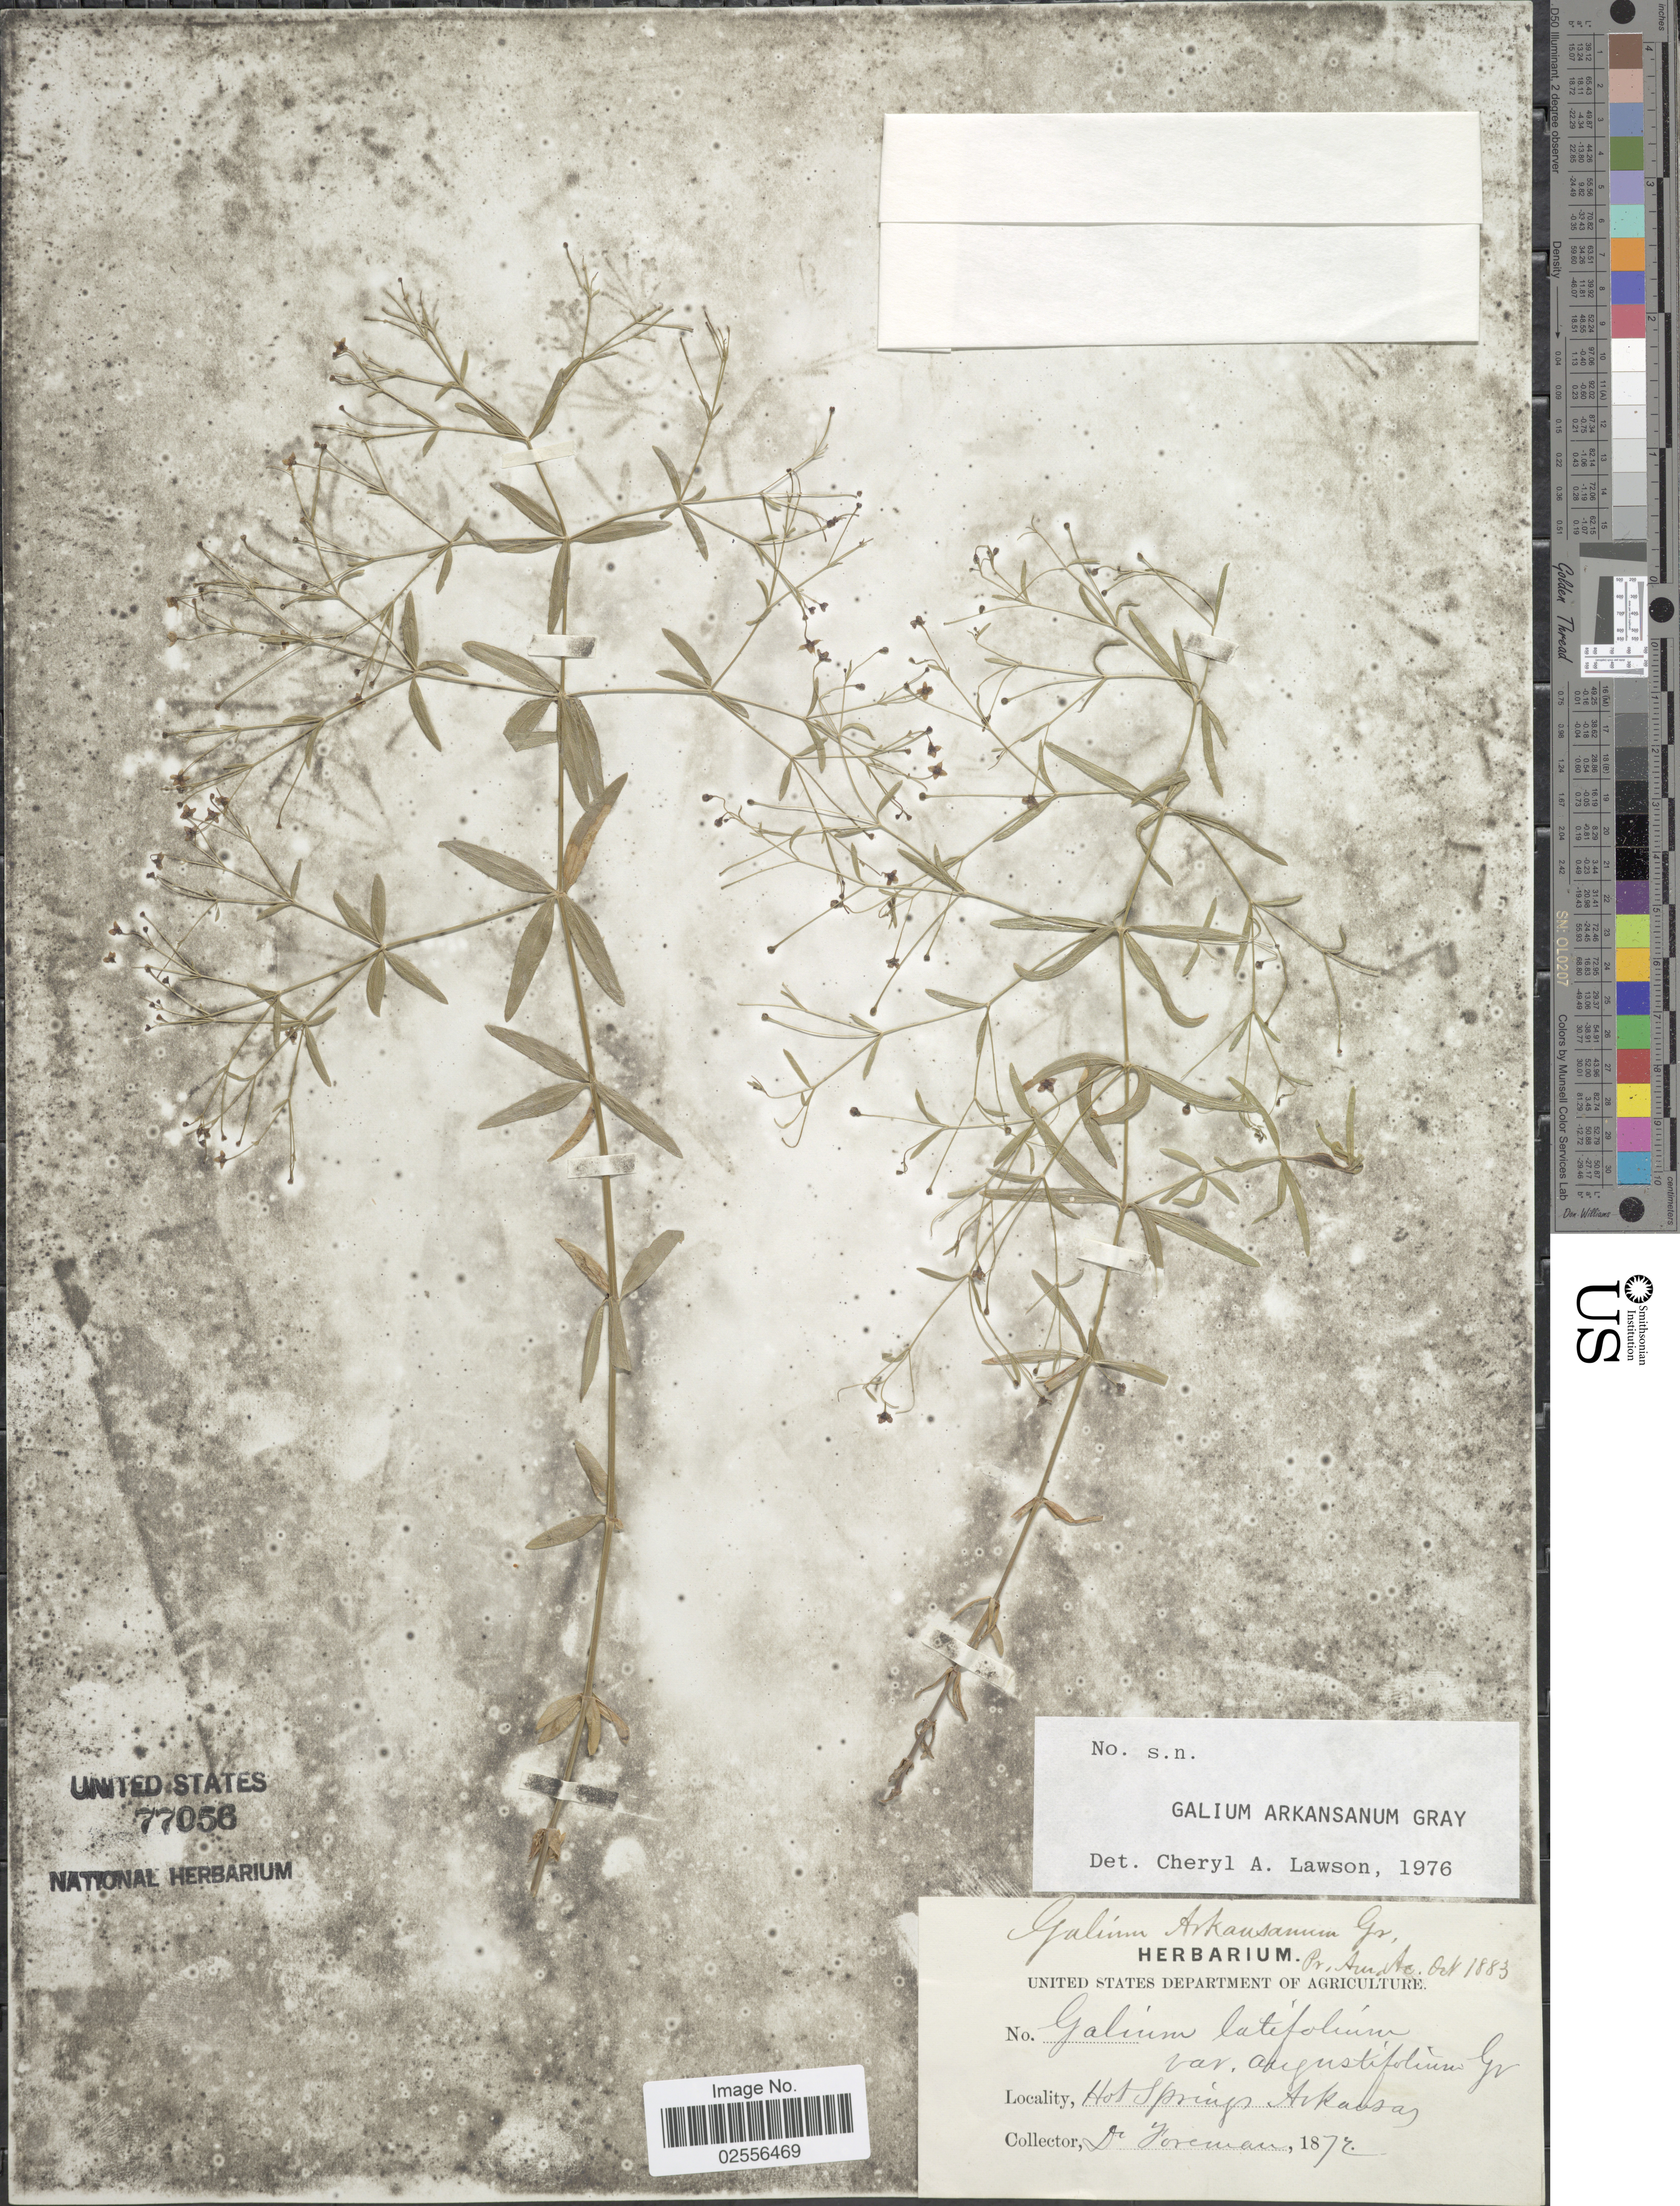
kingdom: Plantae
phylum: Tracheophyta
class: Magnoliopsida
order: Gentianales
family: Rubiaceae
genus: Galium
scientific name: Galium arkansanum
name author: A. Gray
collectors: -. Foreman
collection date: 1872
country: United States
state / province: Arkansas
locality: Hot Springs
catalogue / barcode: US 77056